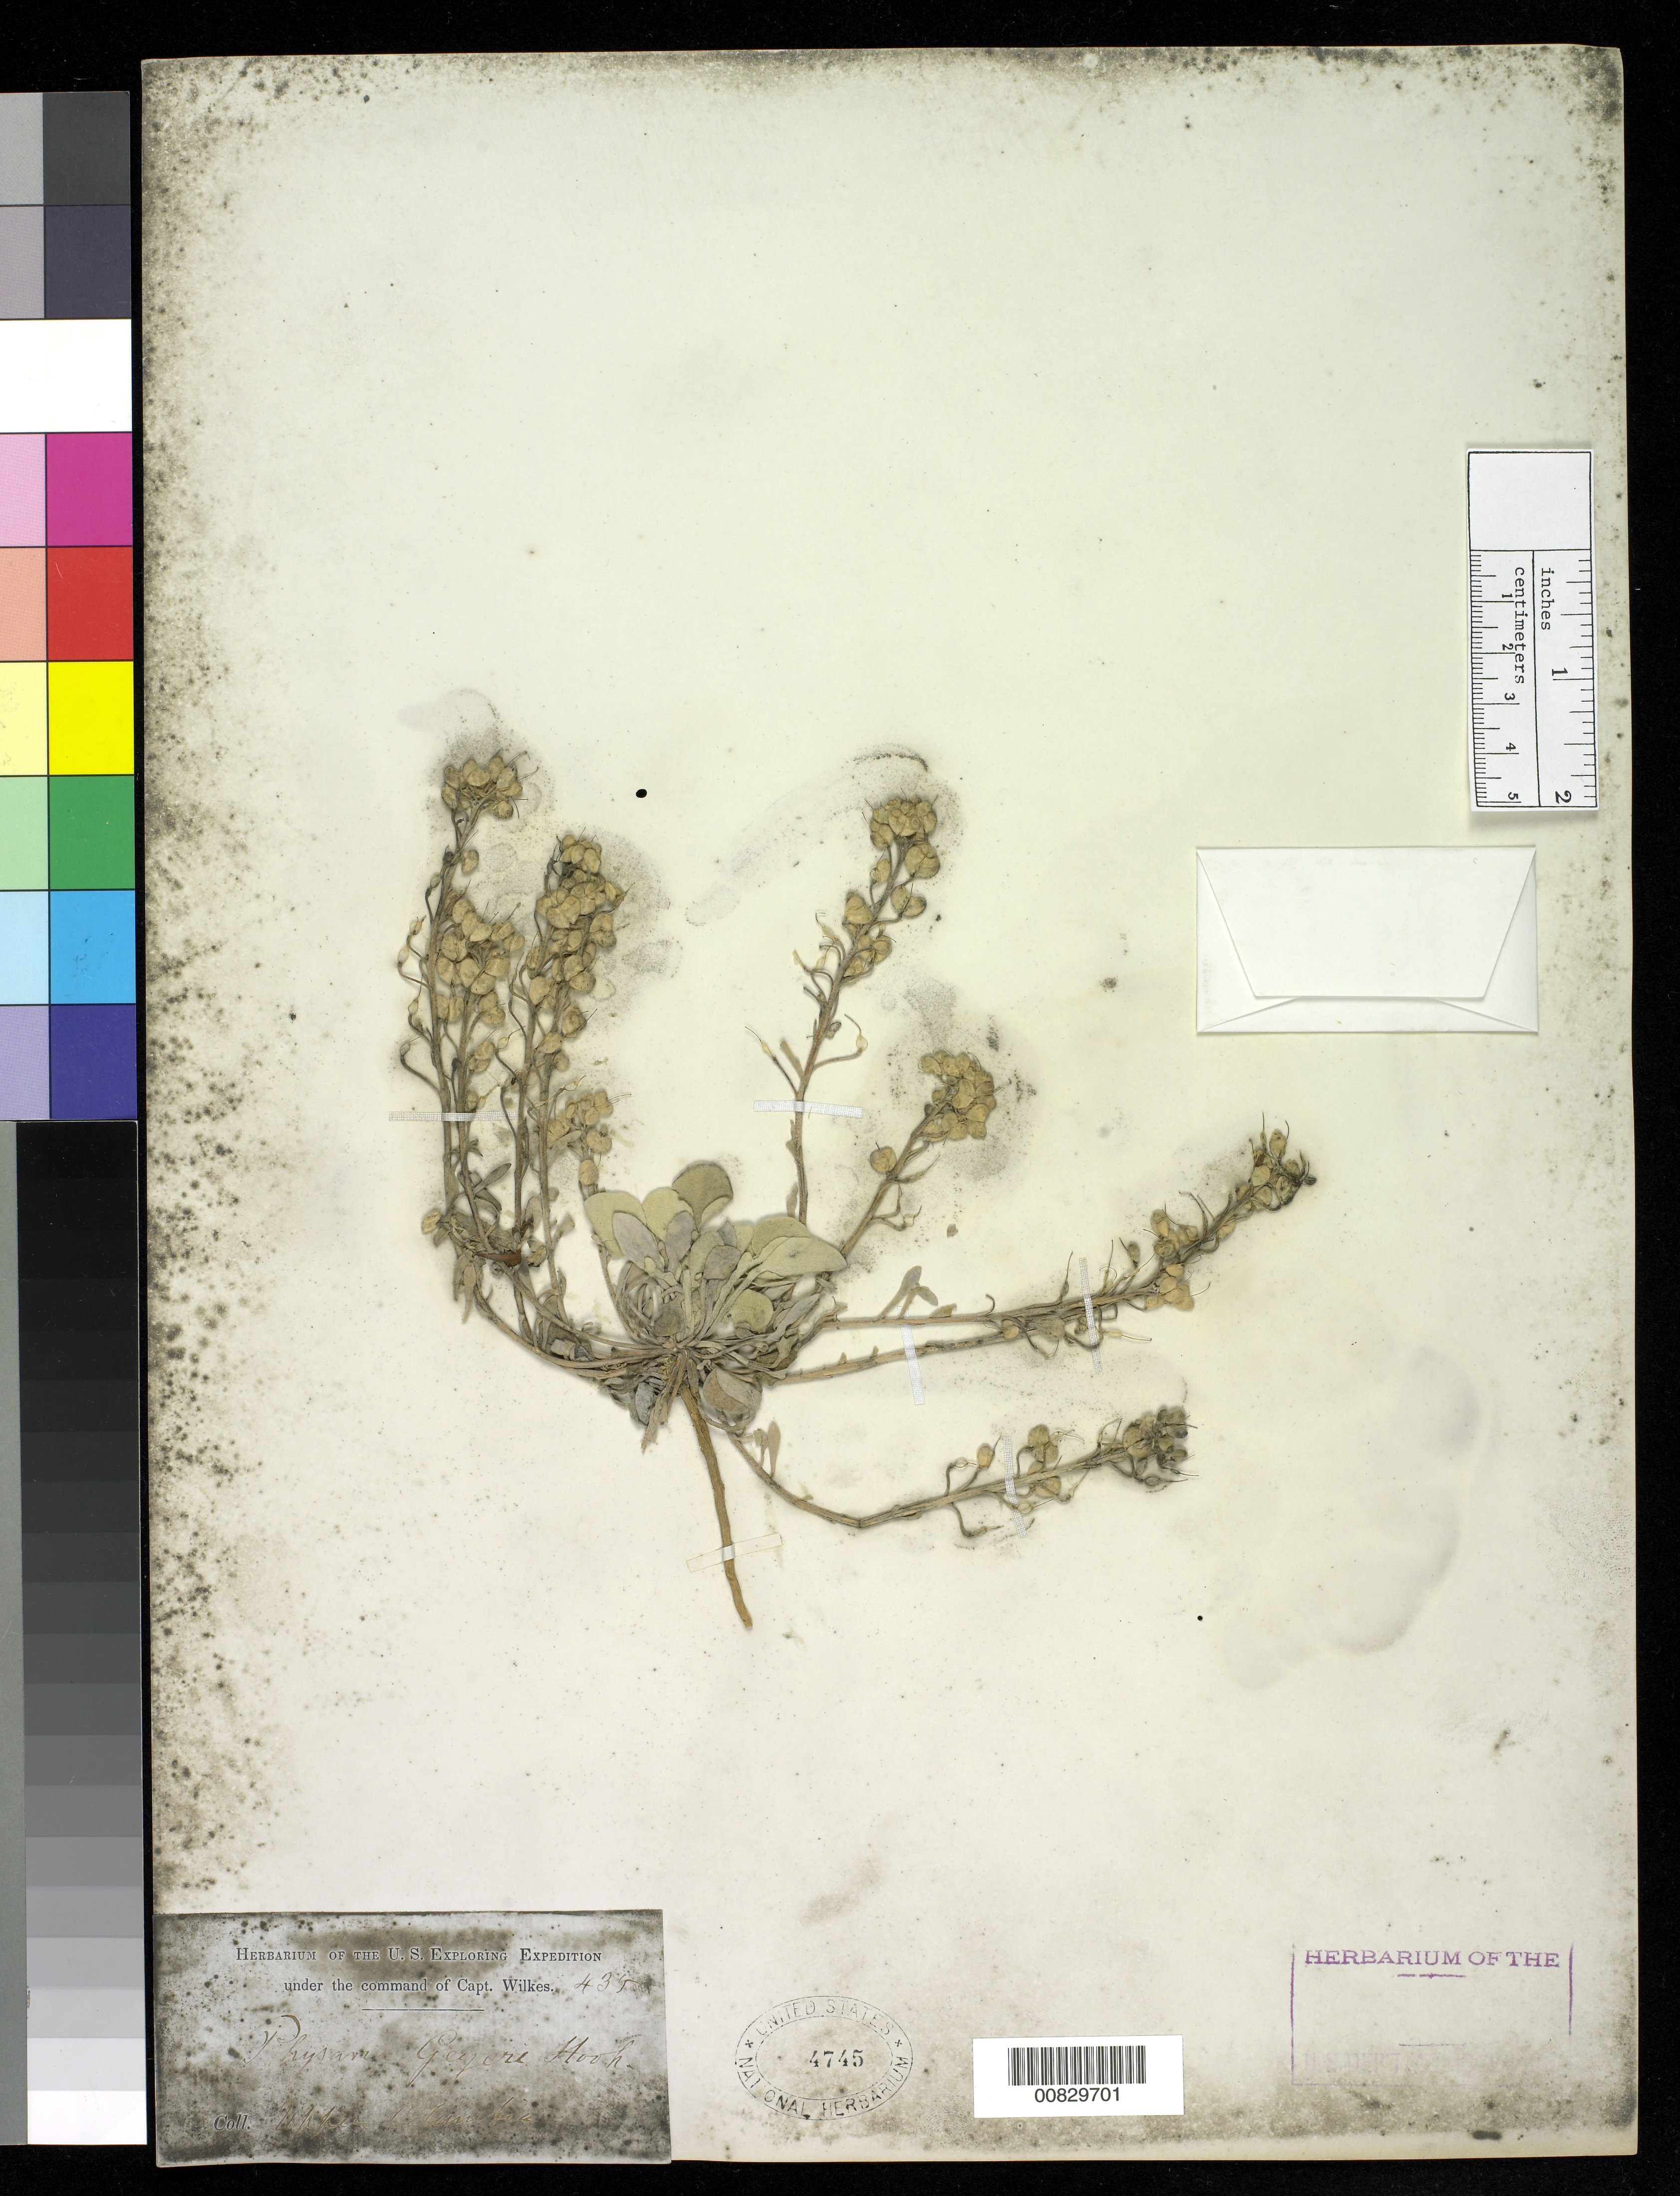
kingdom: Plantae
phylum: Tracheophyta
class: Magnoliopsida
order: Brassicales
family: Brassicaceae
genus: Physaria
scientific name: Physaria geyeri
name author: (Hook.) A. Gray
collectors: Wilkes Explor. Exped.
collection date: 1838/1842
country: United States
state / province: Washington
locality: Upper Columbia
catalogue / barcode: US 4745